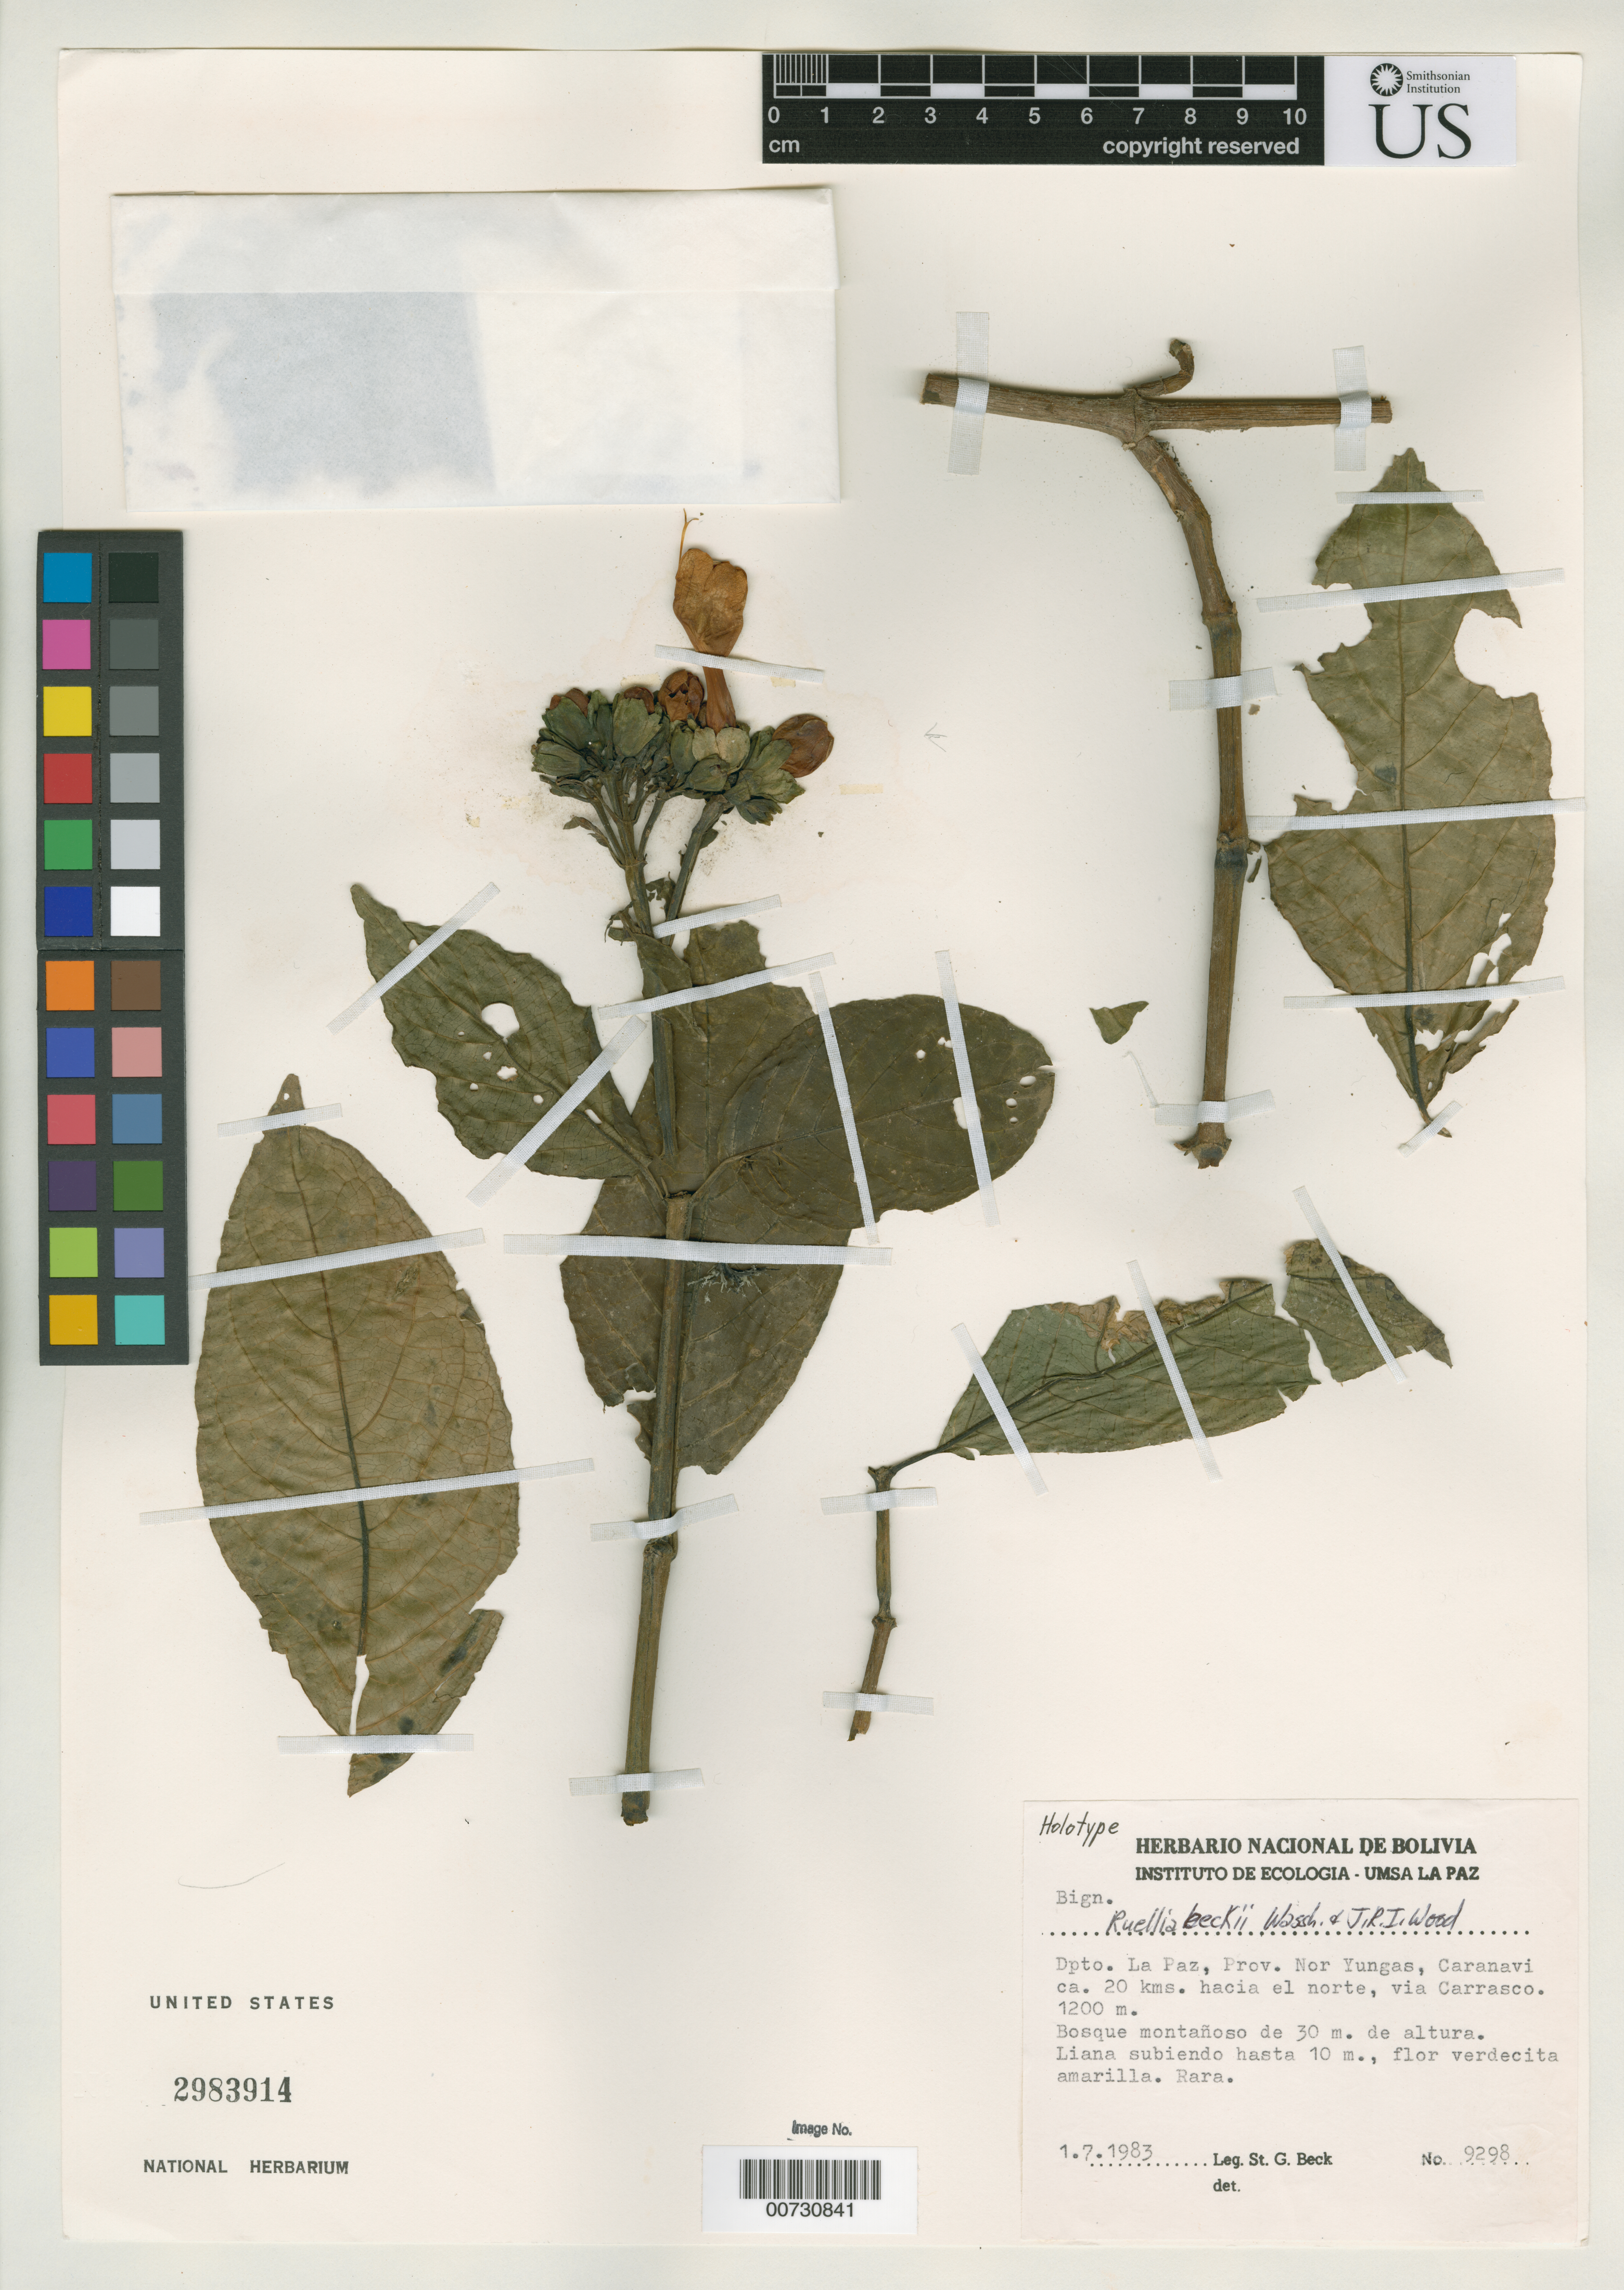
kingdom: Plantae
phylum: Tracheophyta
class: Magnoliopsida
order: Lamiales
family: Acanthaceae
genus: Ruellia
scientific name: Ruellia beckii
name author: Wassh. & J.R.I. Wood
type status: Holotype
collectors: S. G. Beck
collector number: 9298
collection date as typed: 01 Jul 1983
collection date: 1983-07-01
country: Bolivia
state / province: La Paz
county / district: Nor Yungas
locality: Caranavi ca. 20 kms hacia el norte, via Carrasco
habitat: Bosque montañoso de 30 m de altura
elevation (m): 1200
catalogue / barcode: US 2983914